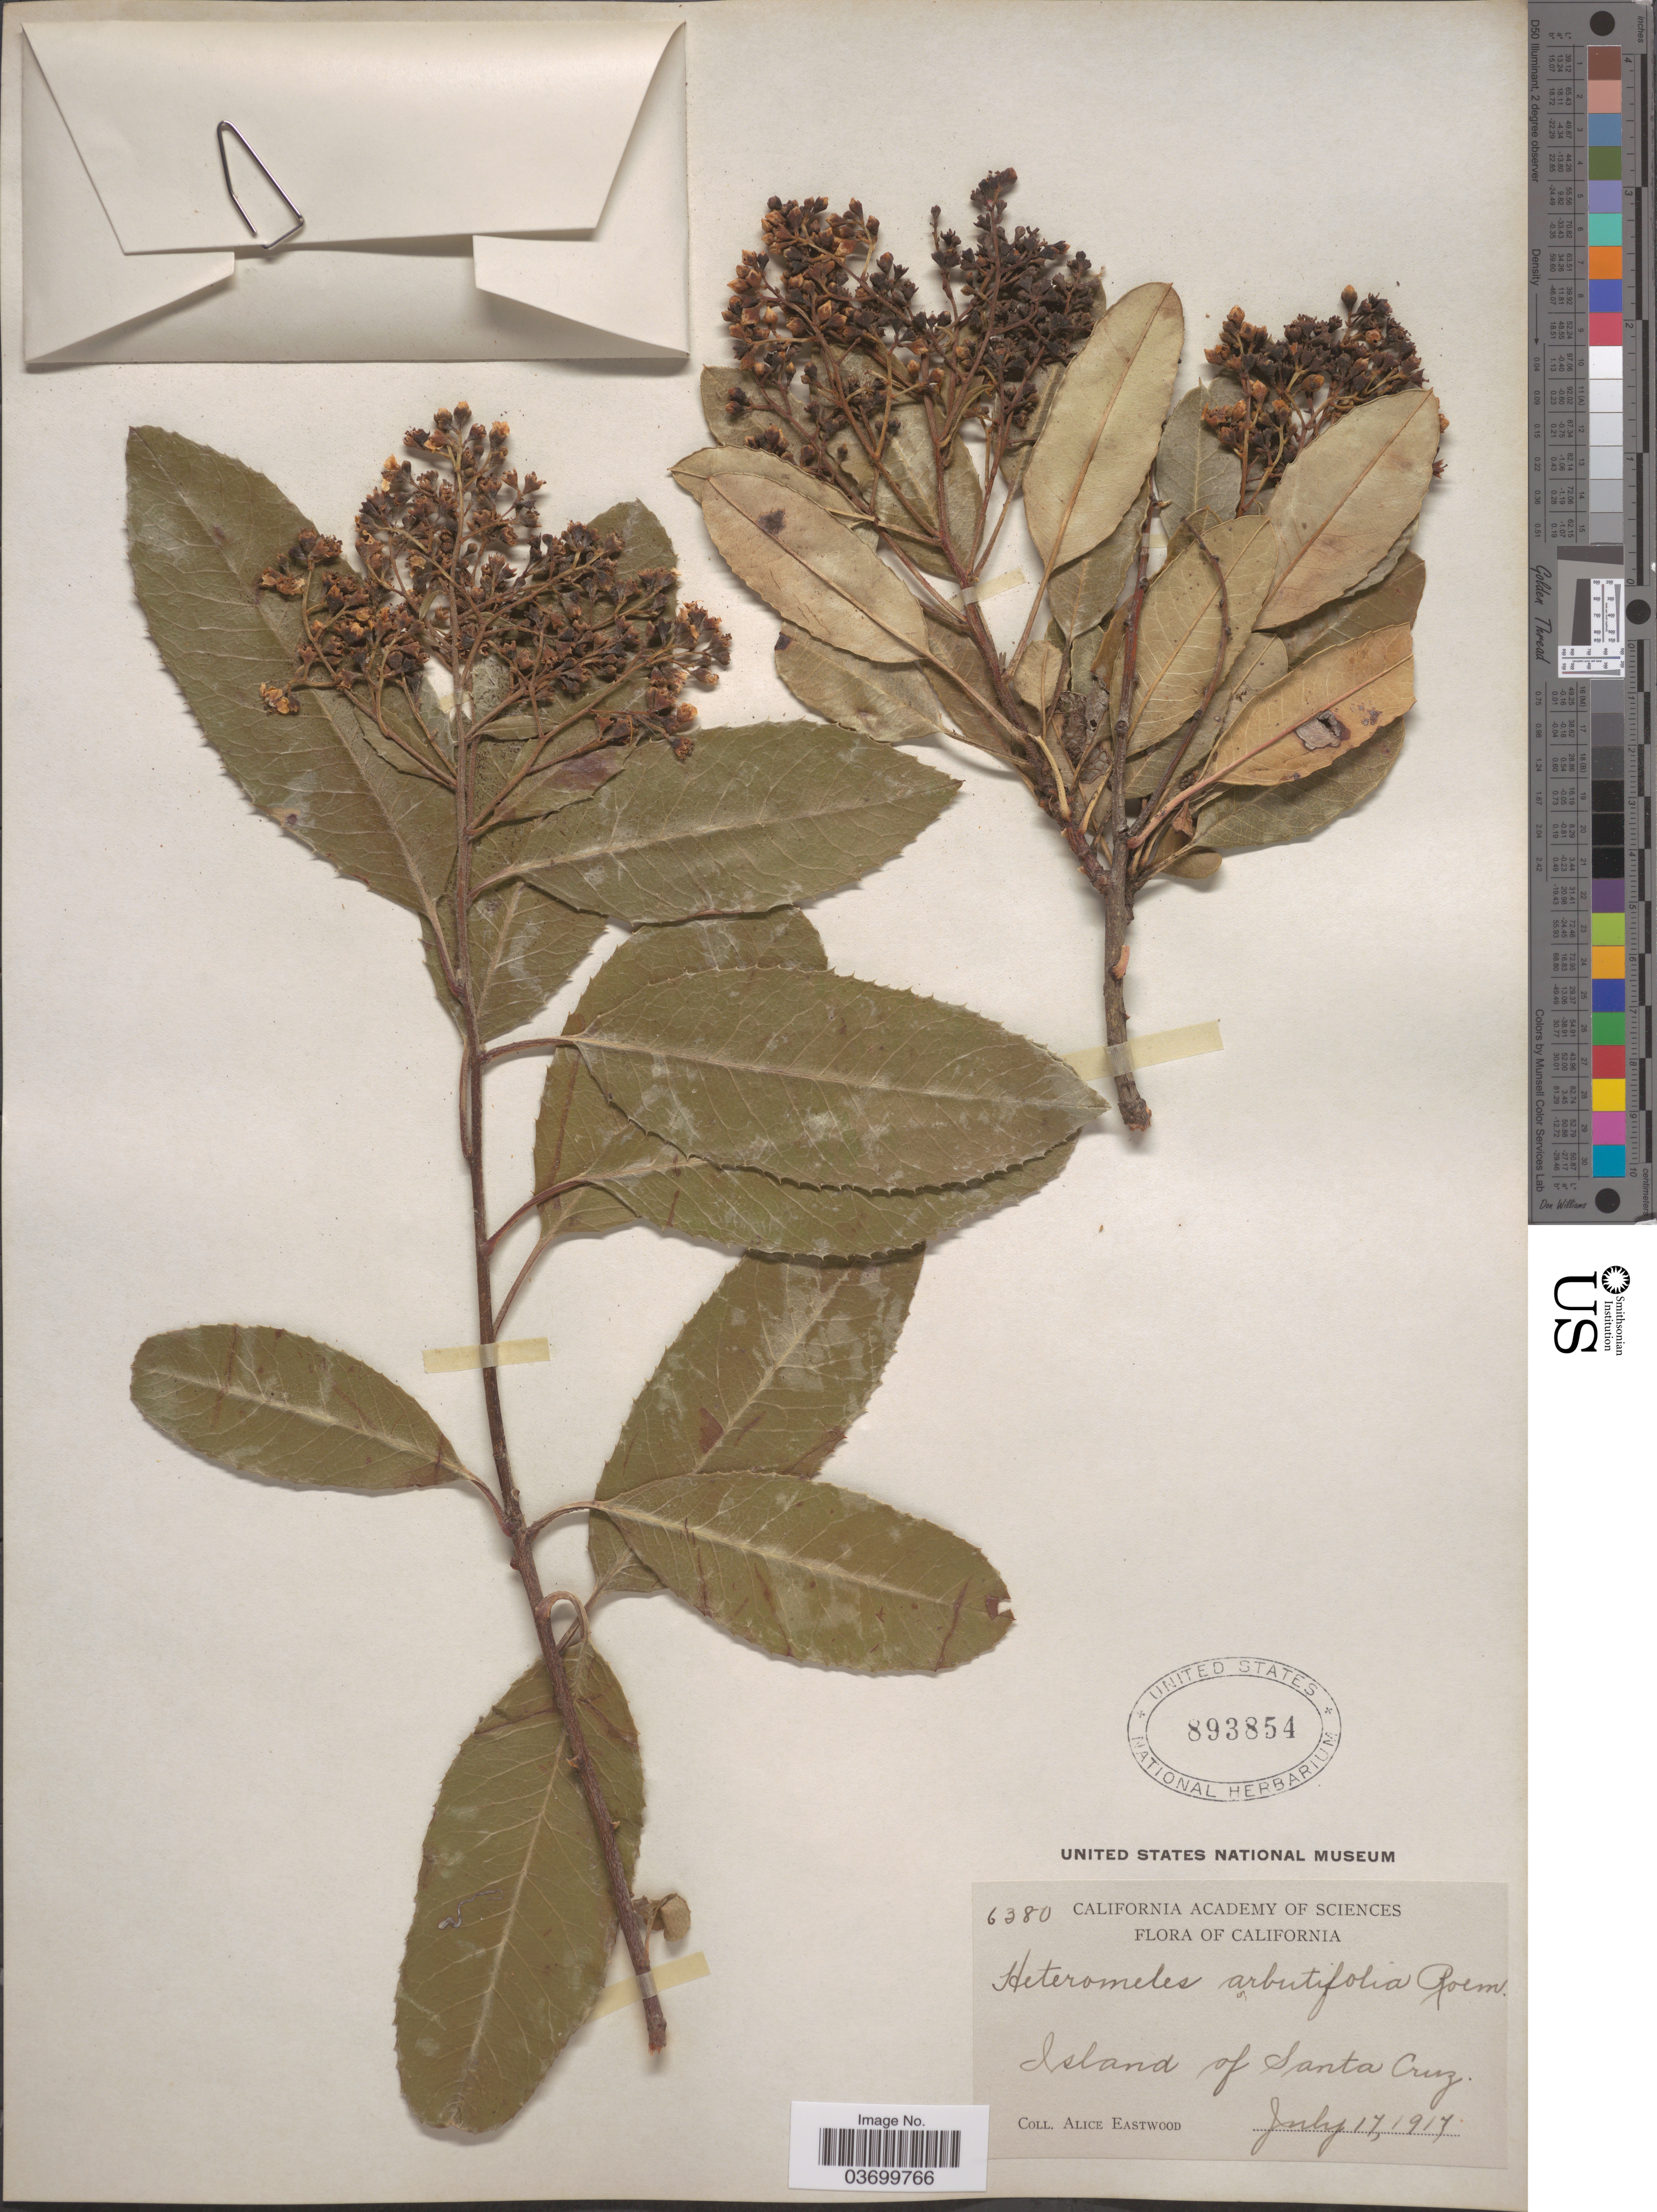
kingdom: Plantae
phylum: Tracheophyta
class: Magnoliopsida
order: Rosales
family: Rosaceae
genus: Heteromeles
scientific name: Heteromeles arbutifolia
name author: (Lindl.) Roemer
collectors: A. Eastwood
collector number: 6380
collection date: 1917-07-17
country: United States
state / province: California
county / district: Santa Barbara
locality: Island of Santa Cruz.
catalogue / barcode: US 893854